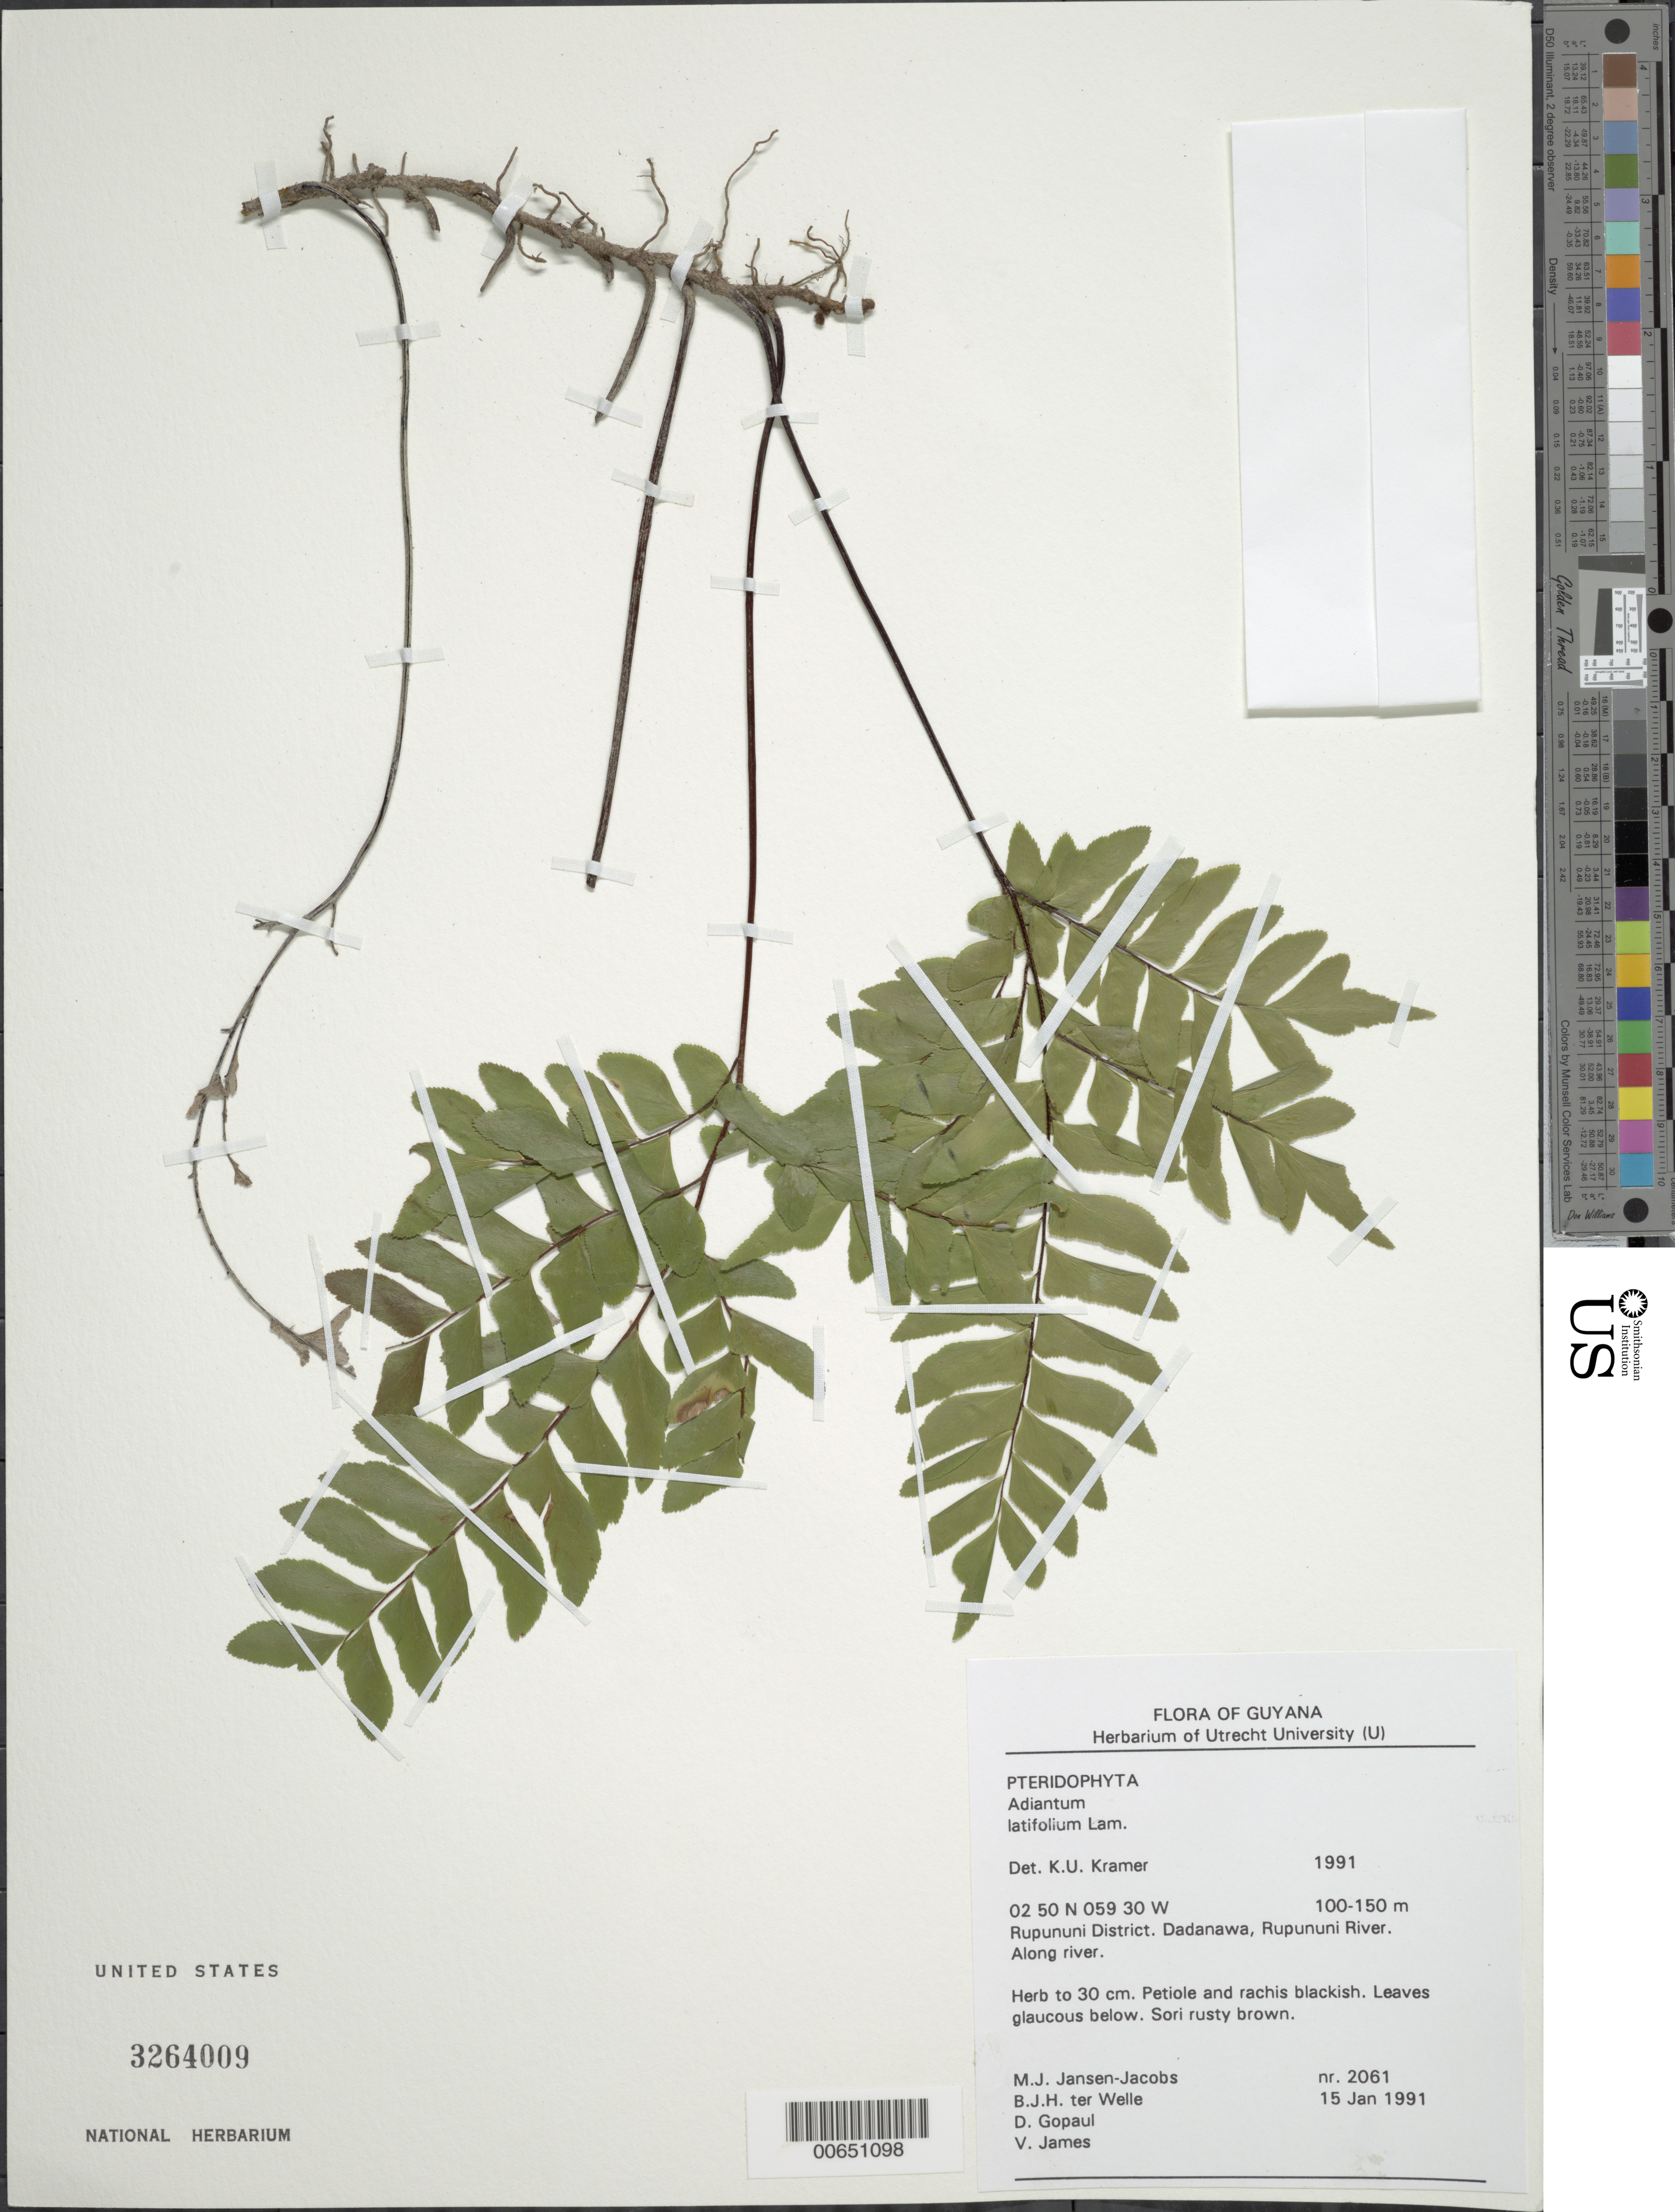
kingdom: Plantae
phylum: Tracheophyta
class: Polypodiopsida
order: Polypodiales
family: Pteridaceae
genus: Adiantum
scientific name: Adiantum latifolium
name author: Lam.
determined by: Kramer, K. U.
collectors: M. J. Jansen-Jacobs, B. Welle, D. Gopaul & V. James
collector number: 2061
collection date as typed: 15-Jan-91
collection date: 1991-01-15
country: Guyana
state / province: U. Takutu-U. Essequibo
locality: Dadanawa, Rupununi River, Rupununi District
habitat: Along river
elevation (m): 100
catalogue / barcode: US 3264009